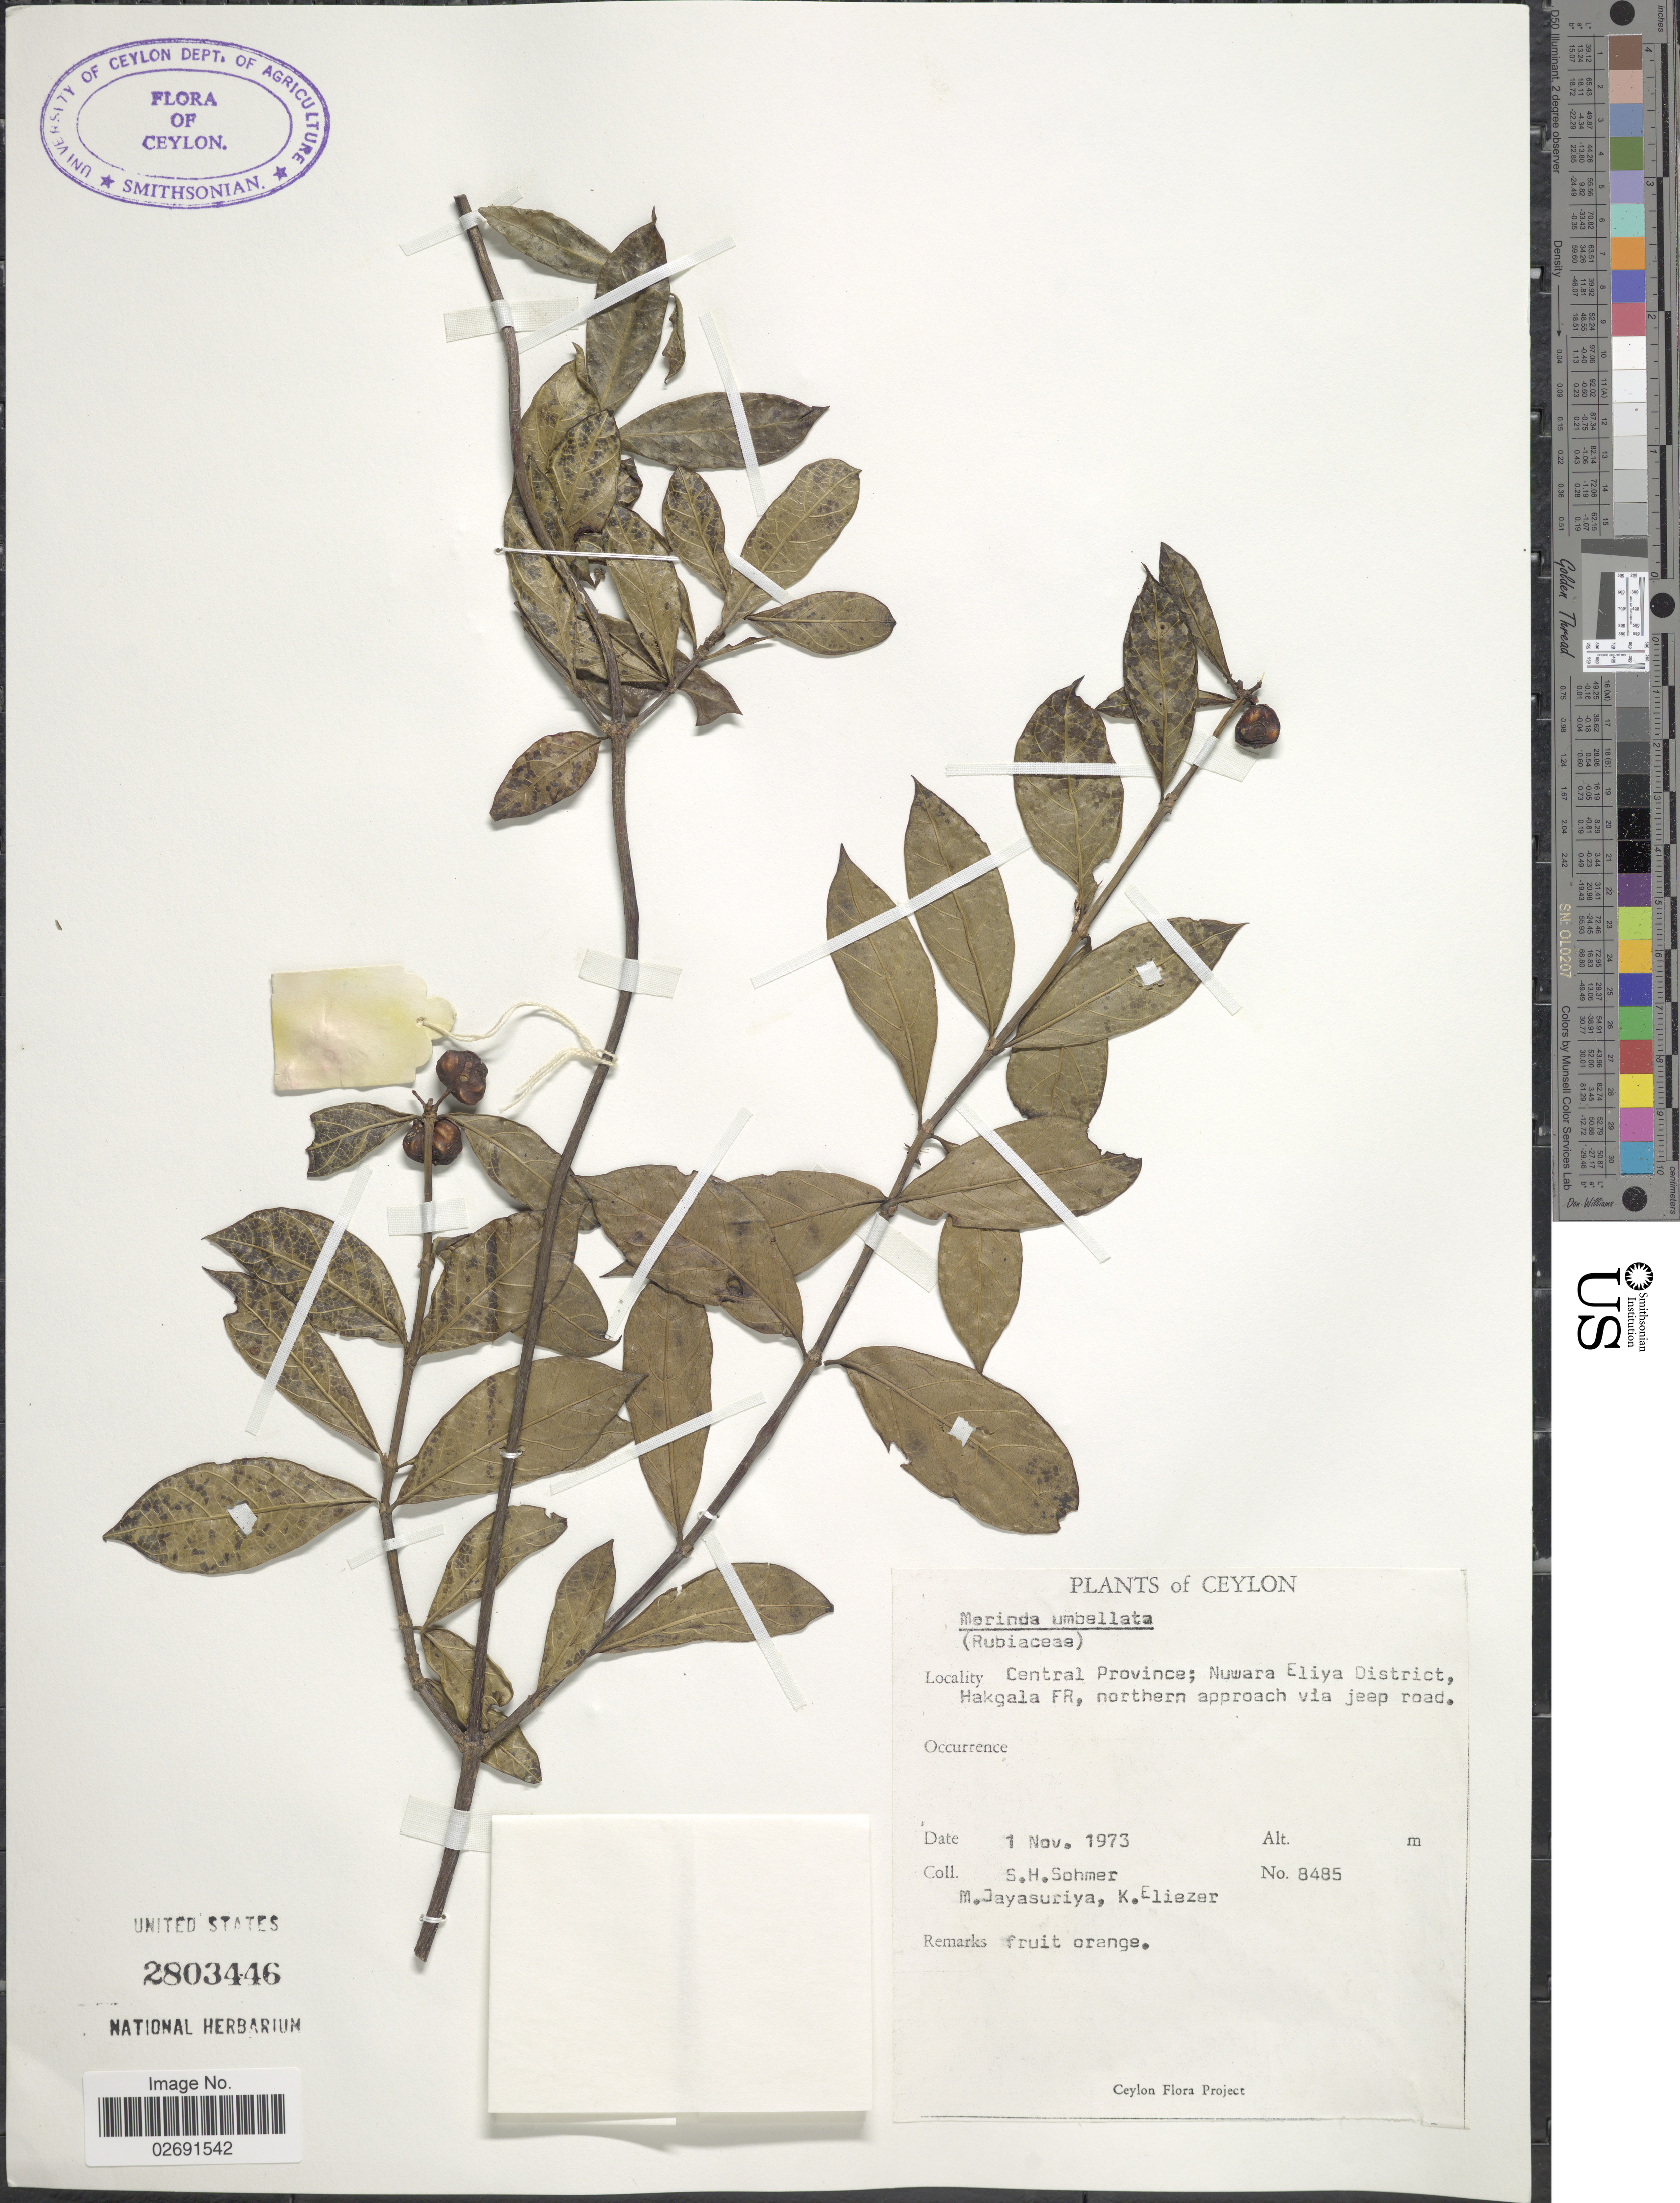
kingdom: Plantae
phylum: Tracheophyta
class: Magnoliopsida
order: Gentianales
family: Rubiaceae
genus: Gynochthodes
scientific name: Gynochthodes umbellata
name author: (L.) Razafim. & B. Bremer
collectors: S. H. Sohmer, M. Jayasuriya & K. Eliezer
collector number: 8485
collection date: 1973-11-01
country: Sri Lanka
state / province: Central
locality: Ceylon, Nuwara Eliya District, Hakgala FR, northern approach via jeep road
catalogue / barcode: US 2803446